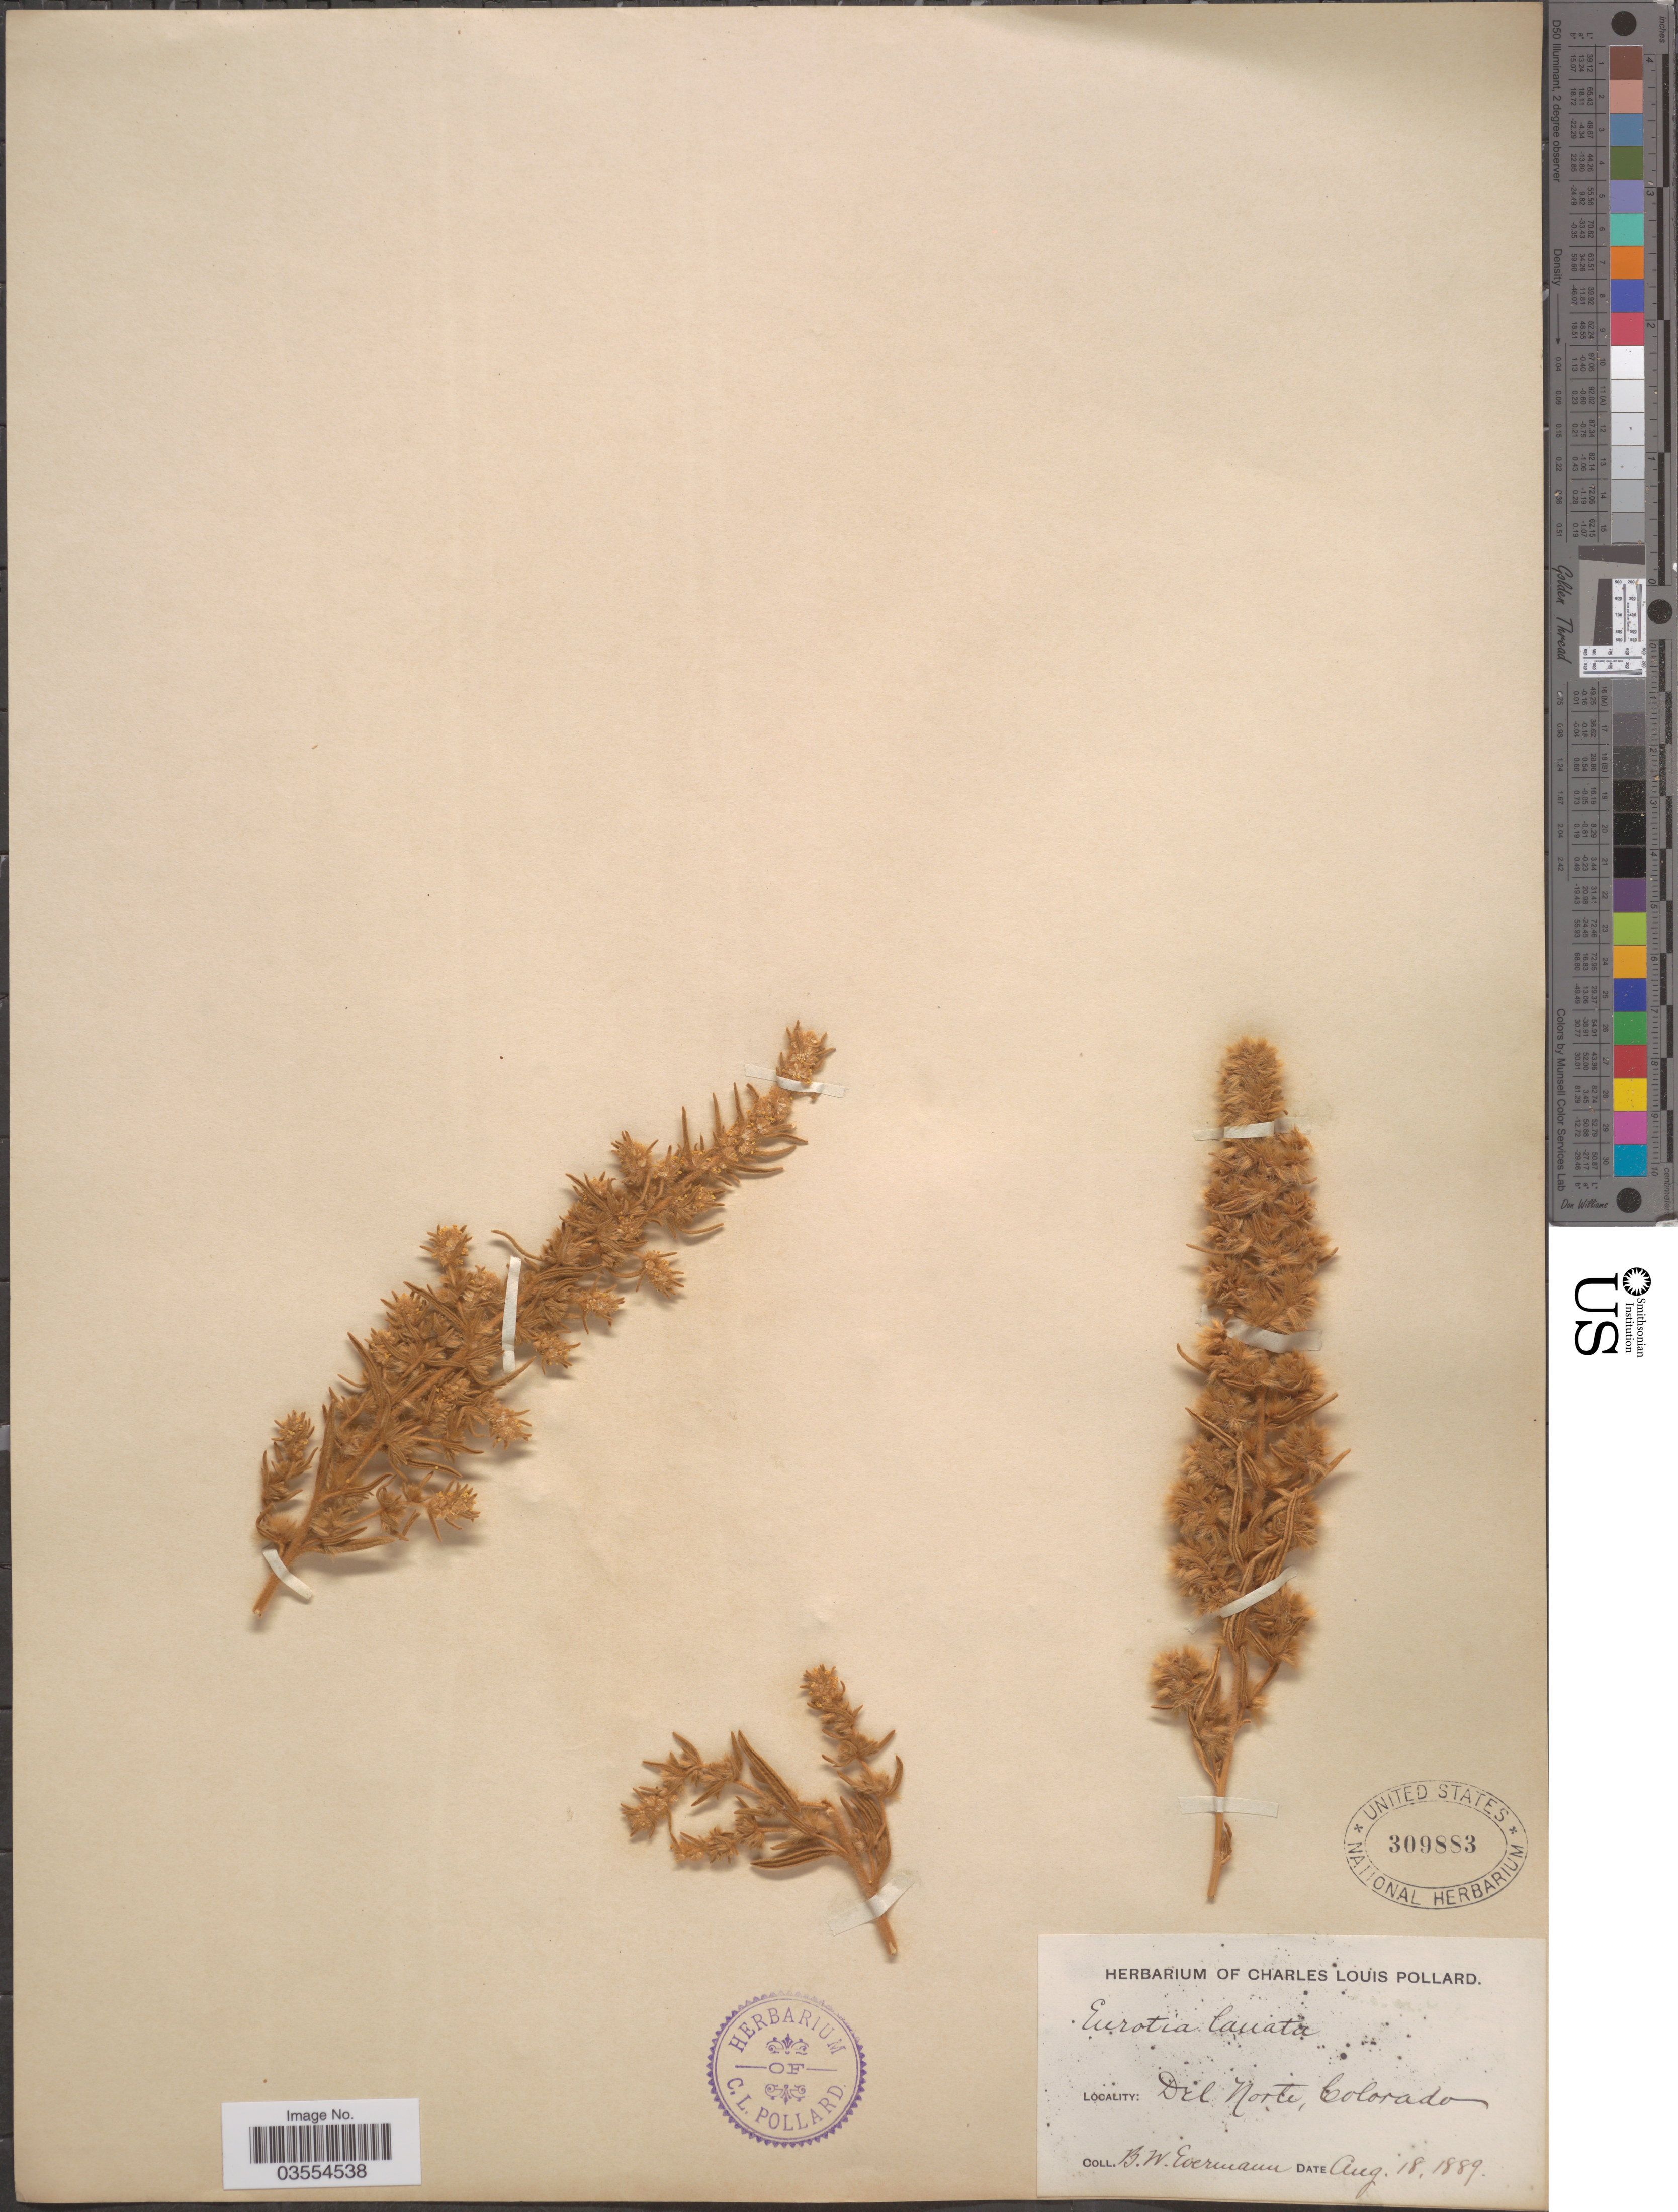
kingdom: Plantae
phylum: Tracheophyta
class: Magnoliopsida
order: Caryophyllales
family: Amaranthaceae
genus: Krascheninnikovia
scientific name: Krascheninnikovia lanata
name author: (Pursh) A. Meeuse & A.Smit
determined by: U.S. National Herbarium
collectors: B. W. Evermann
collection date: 1889-08-18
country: United States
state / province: Colorado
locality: Del Norte.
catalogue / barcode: US 309883